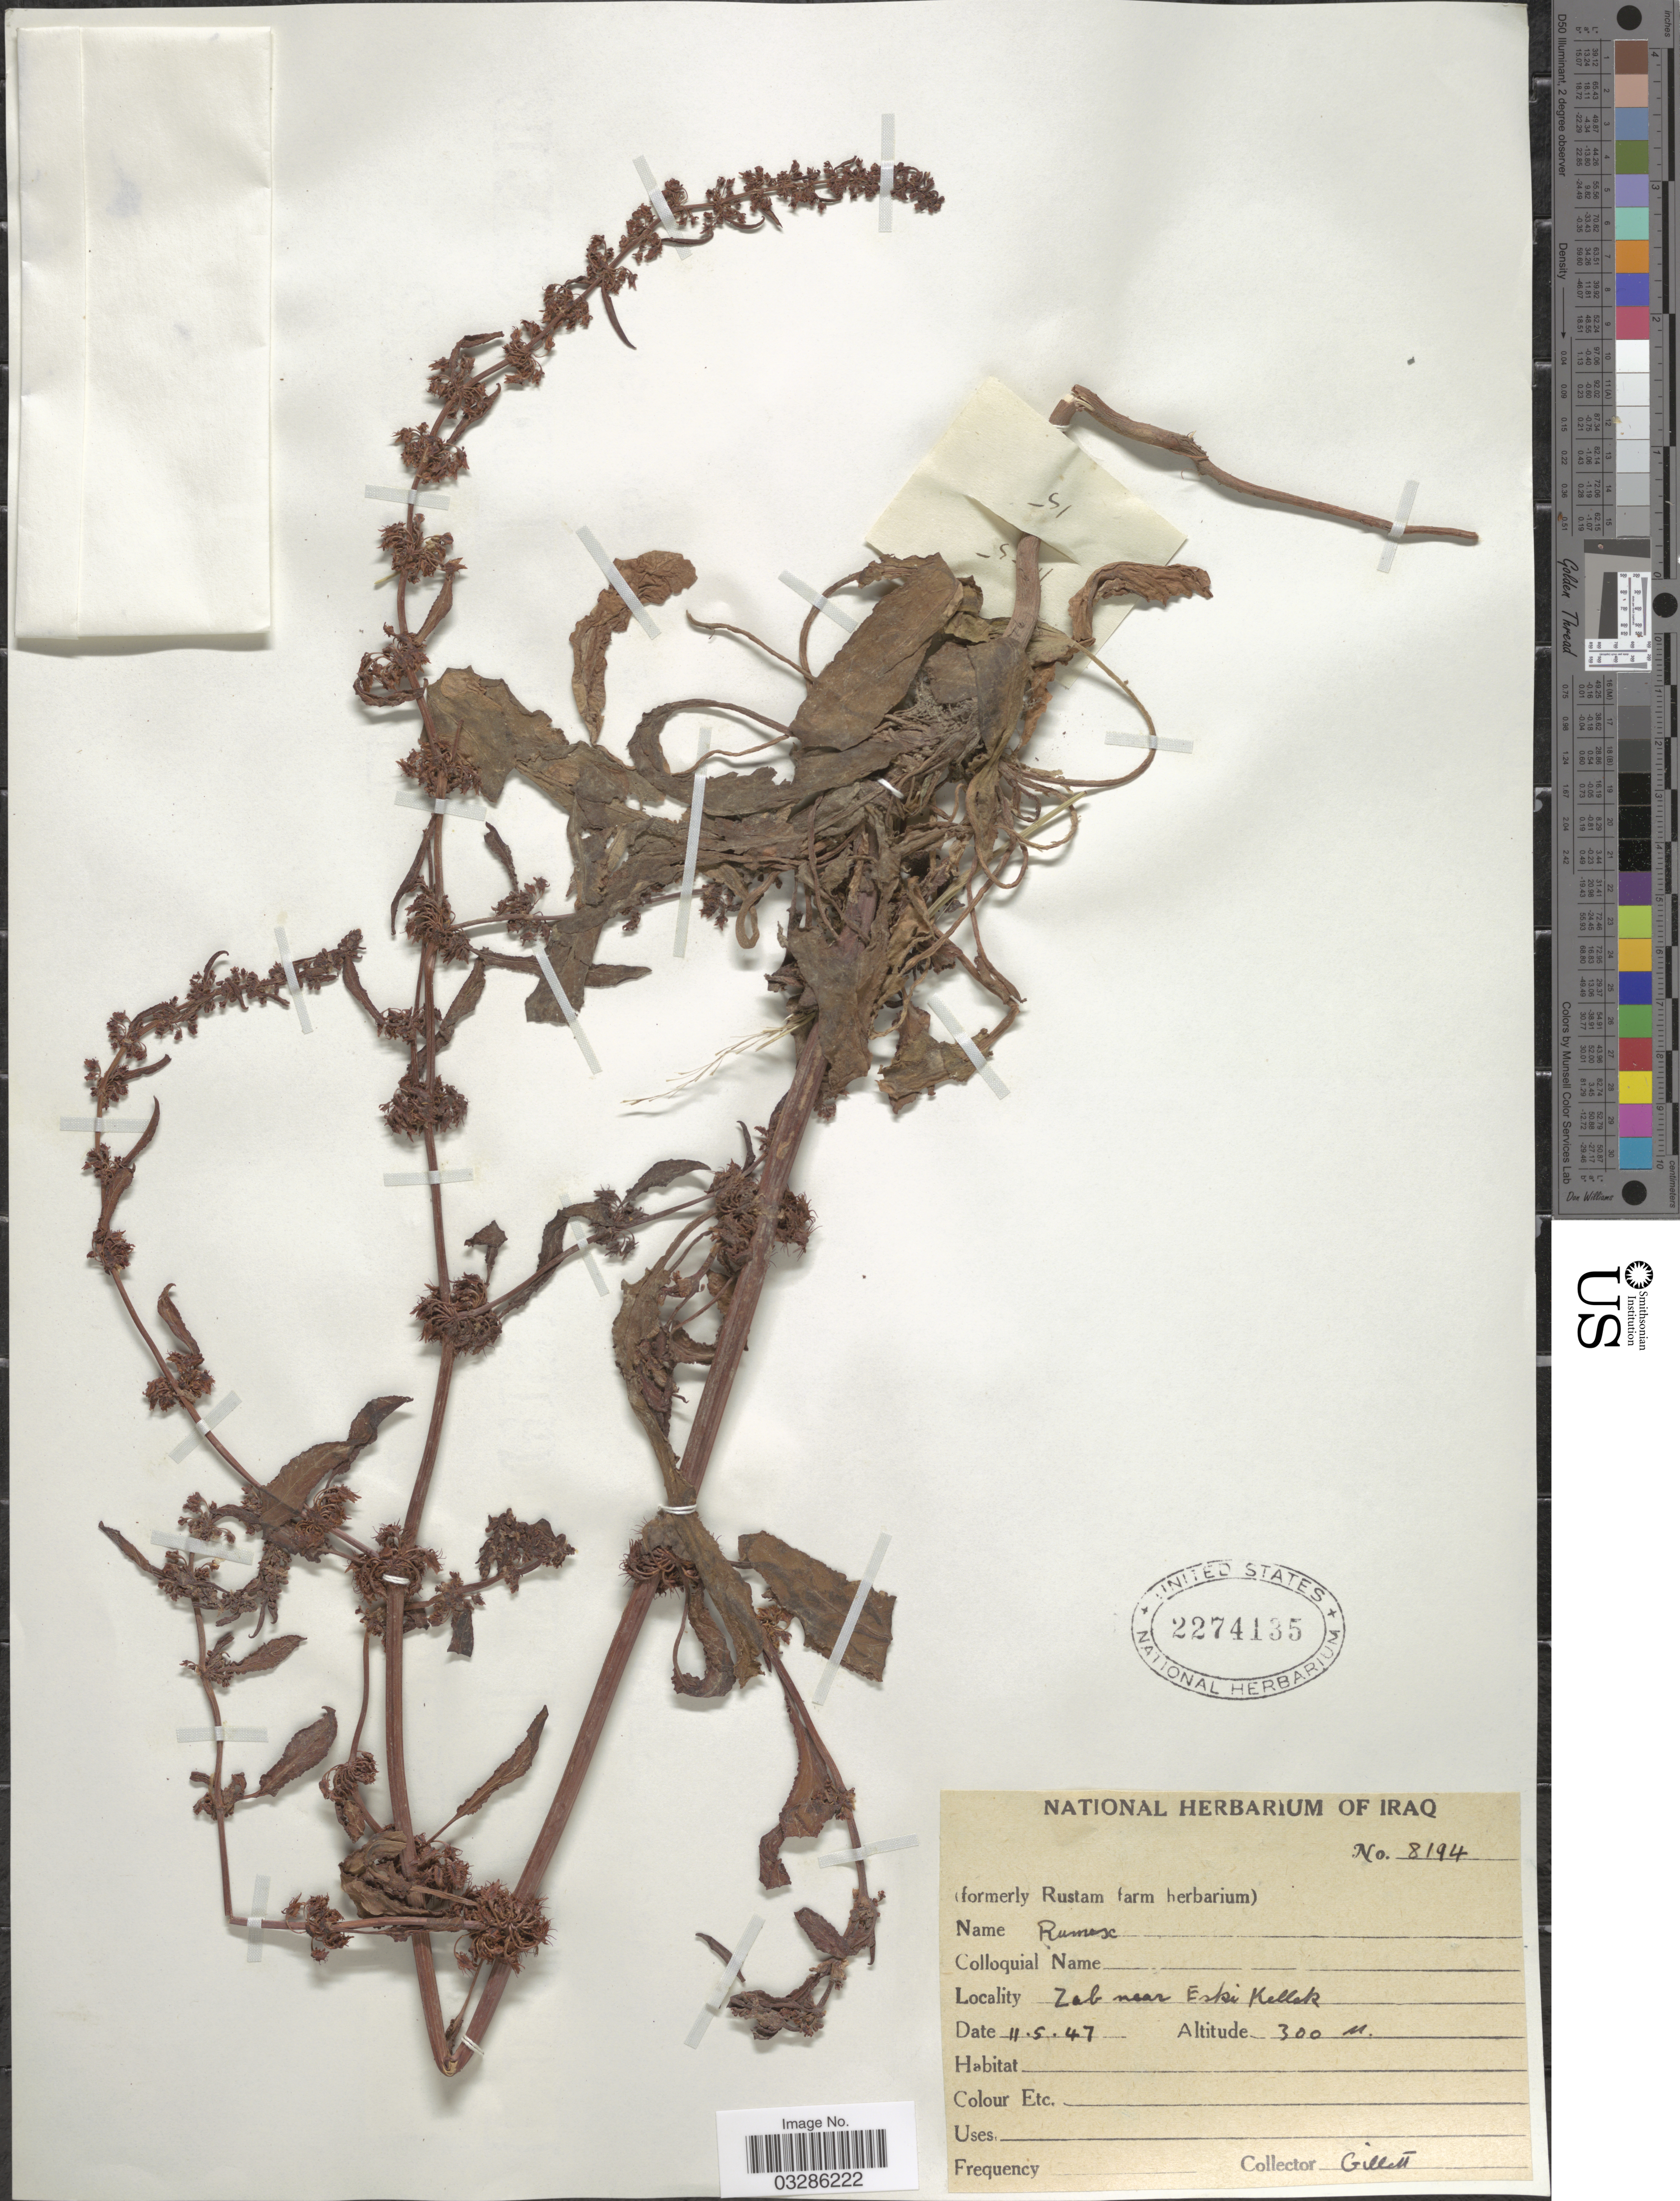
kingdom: Plantae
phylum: Tracheophyta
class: Magnoliopsida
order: Caryophyllales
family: Polygonaceae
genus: Rumex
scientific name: Rumex sp.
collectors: Gillett, --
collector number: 8194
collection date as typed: Transcribed d/m/y: 11/5/47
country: Iraq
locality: Zab near Eski Kellek.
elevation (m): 300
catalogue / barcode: US 2274135